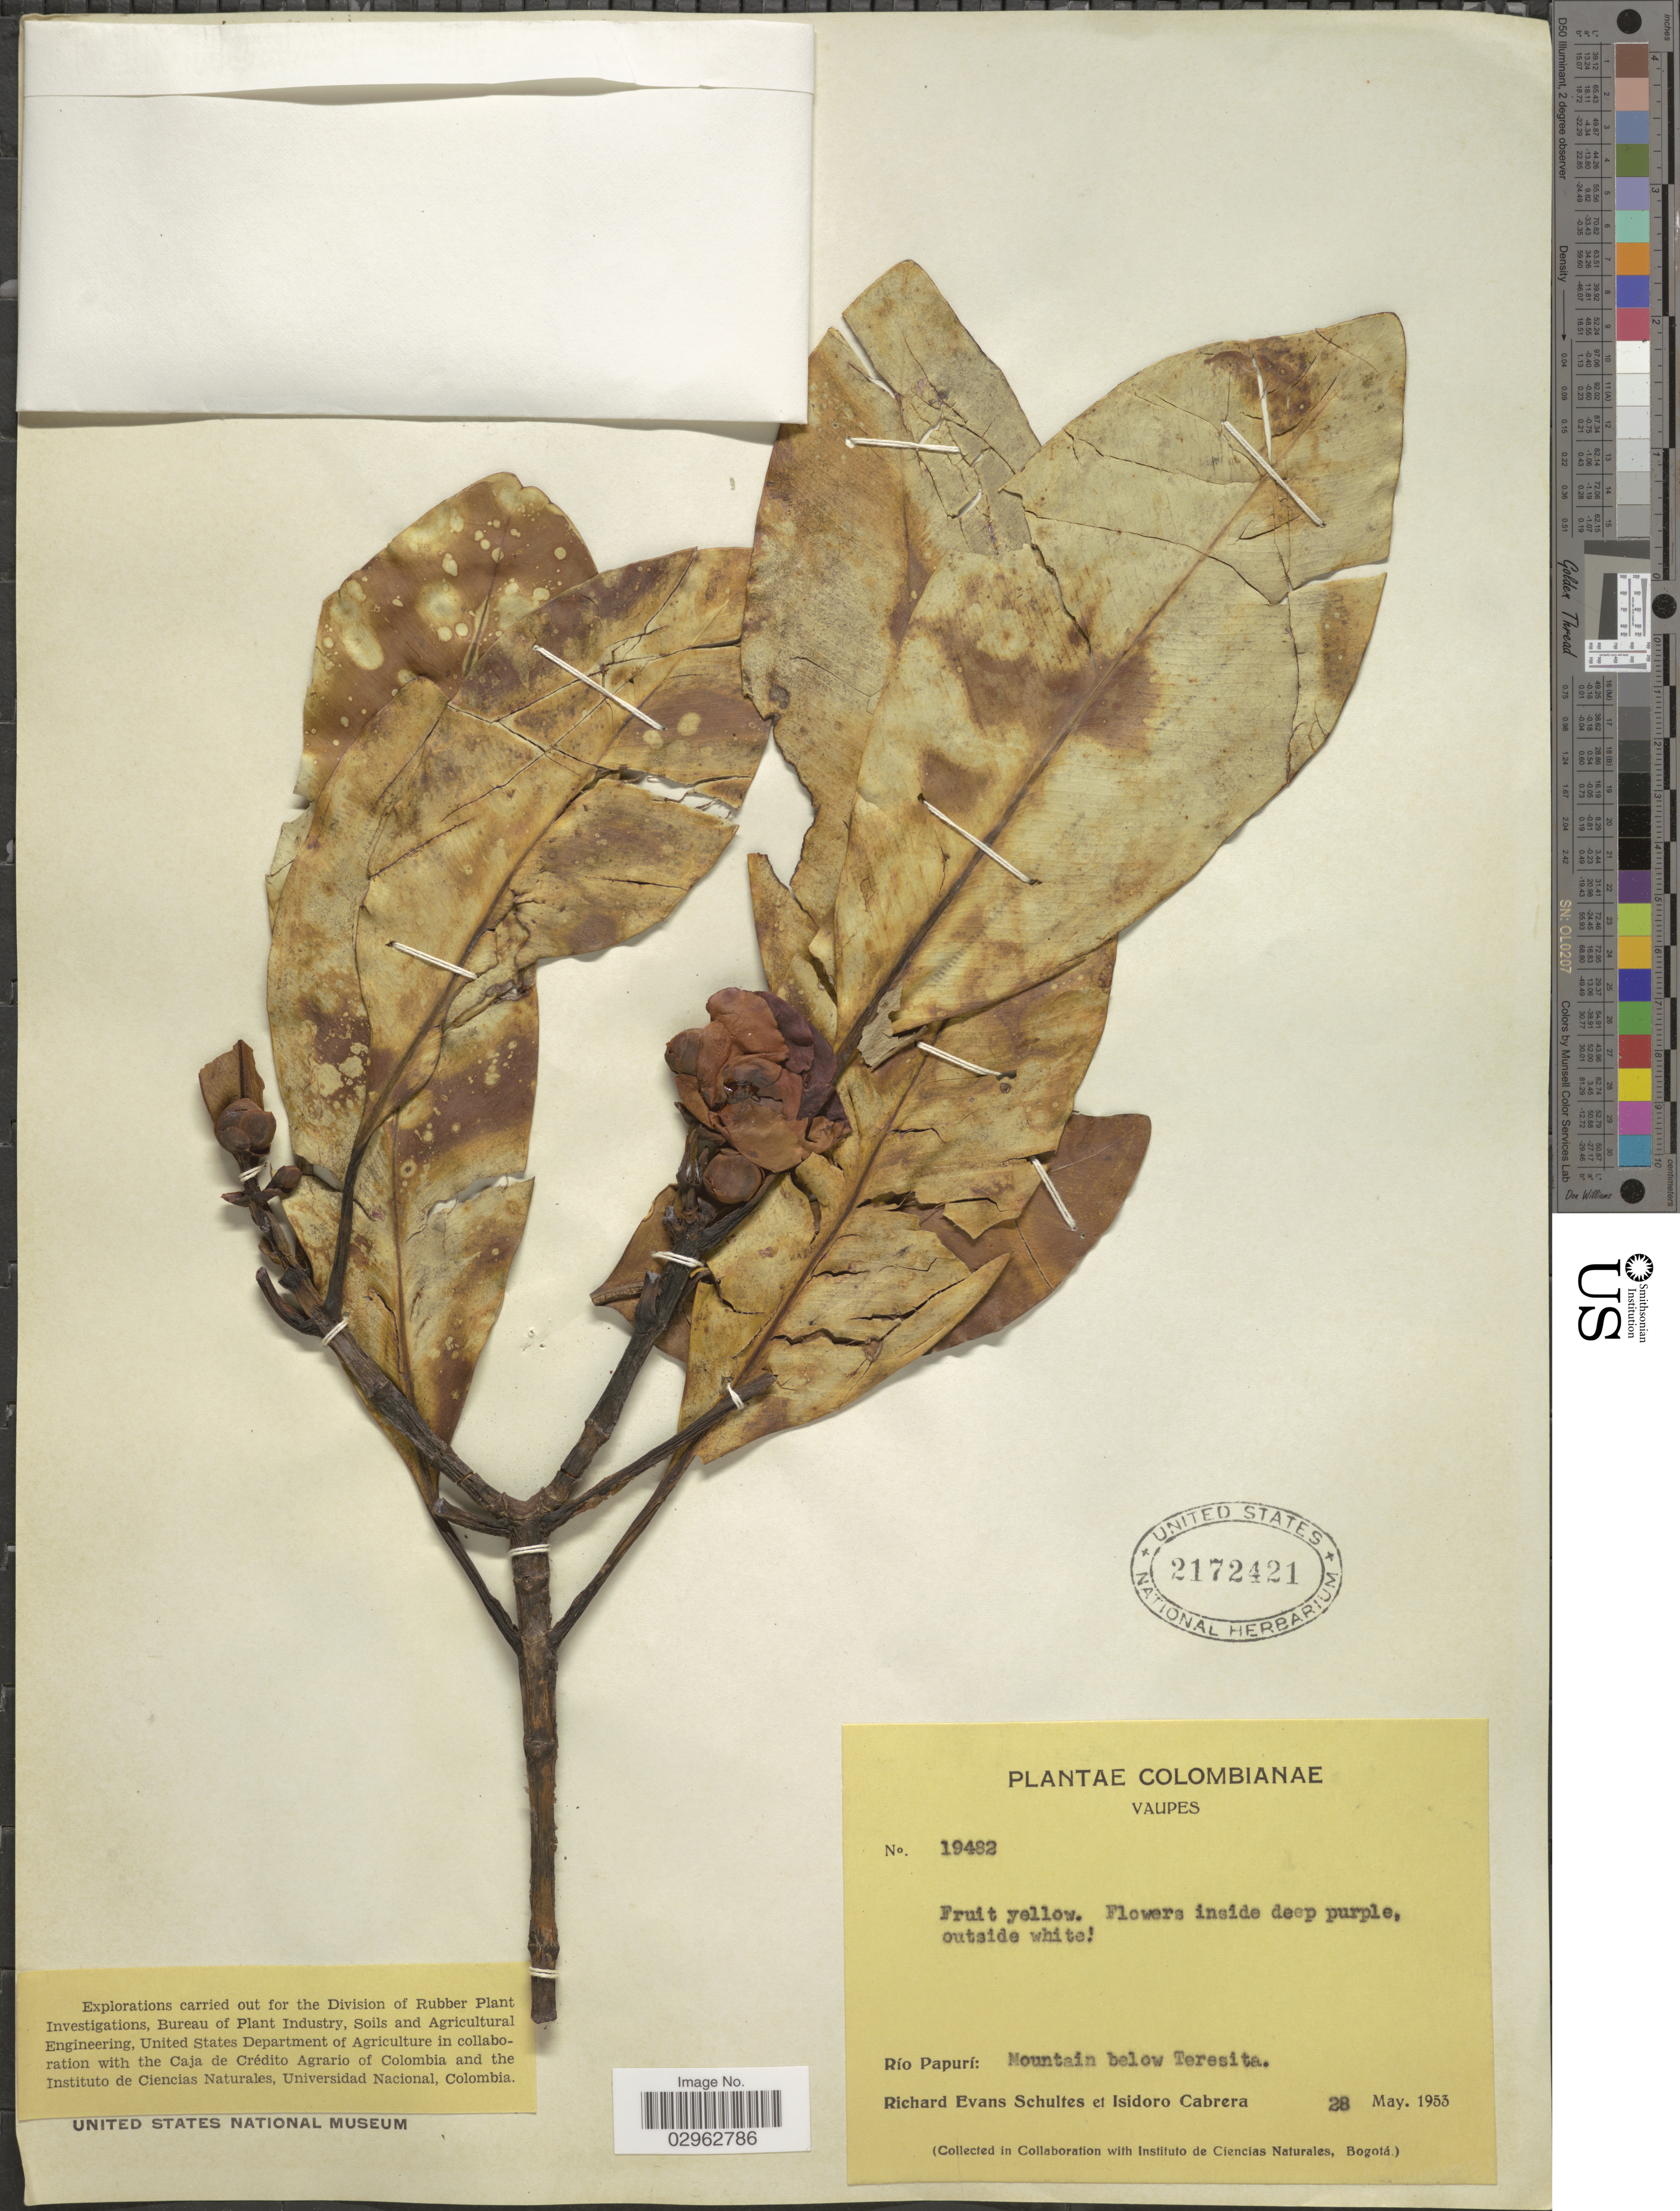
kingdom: Plantae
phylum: Tracheophyta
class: Magnoliopsida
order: Malpighiales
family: Clusiaceae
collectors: R. E. Schultes & I. Cabrera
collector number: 19482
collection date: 1953-05-28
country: Colombia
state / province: Vaupés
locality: Río Papurí: Mountain below Teresita.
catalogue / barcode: US 2172421